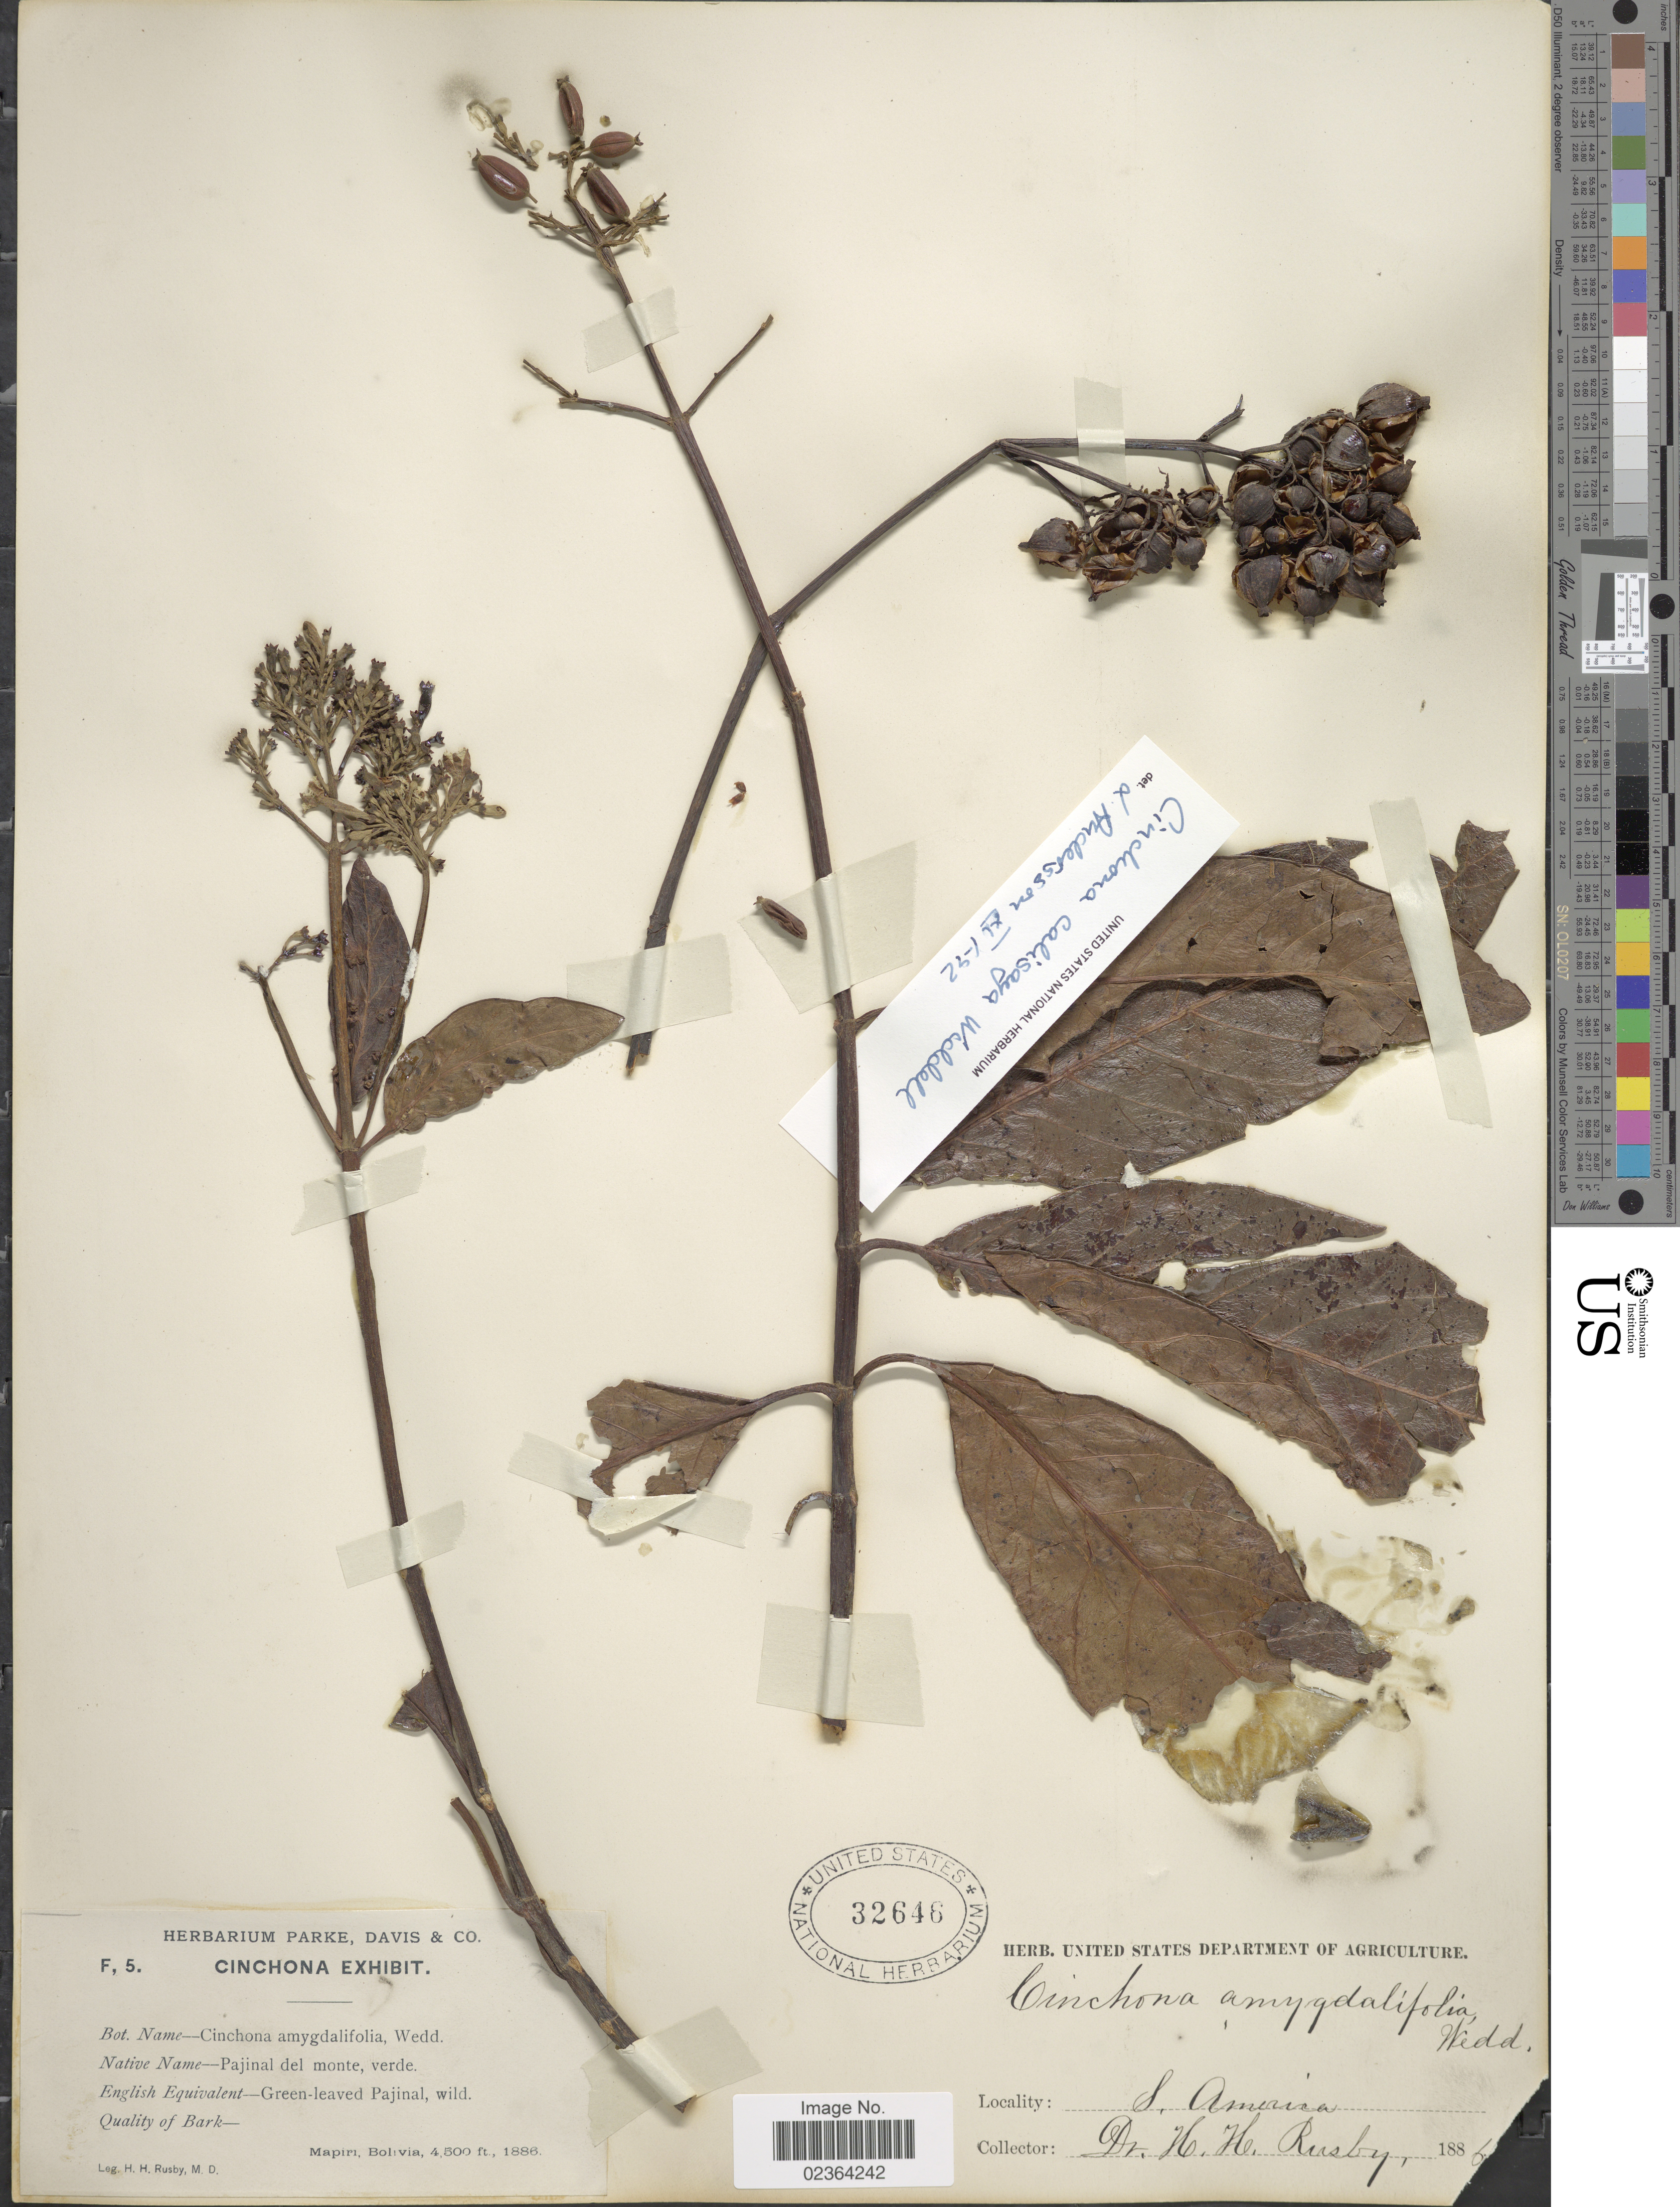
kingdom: Plantae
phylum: Tracheophyta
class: Magnoliopsida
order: Gentianales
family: Rubiaceae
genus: Cinchona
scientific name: Cinchona calisaya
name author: Wedd.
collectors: H. H. Rusby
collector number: F, 5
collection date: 1886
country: Bolivia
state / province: La Páz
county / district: Larecaja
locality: Mapiri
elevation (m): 1372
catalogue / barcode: US 32646